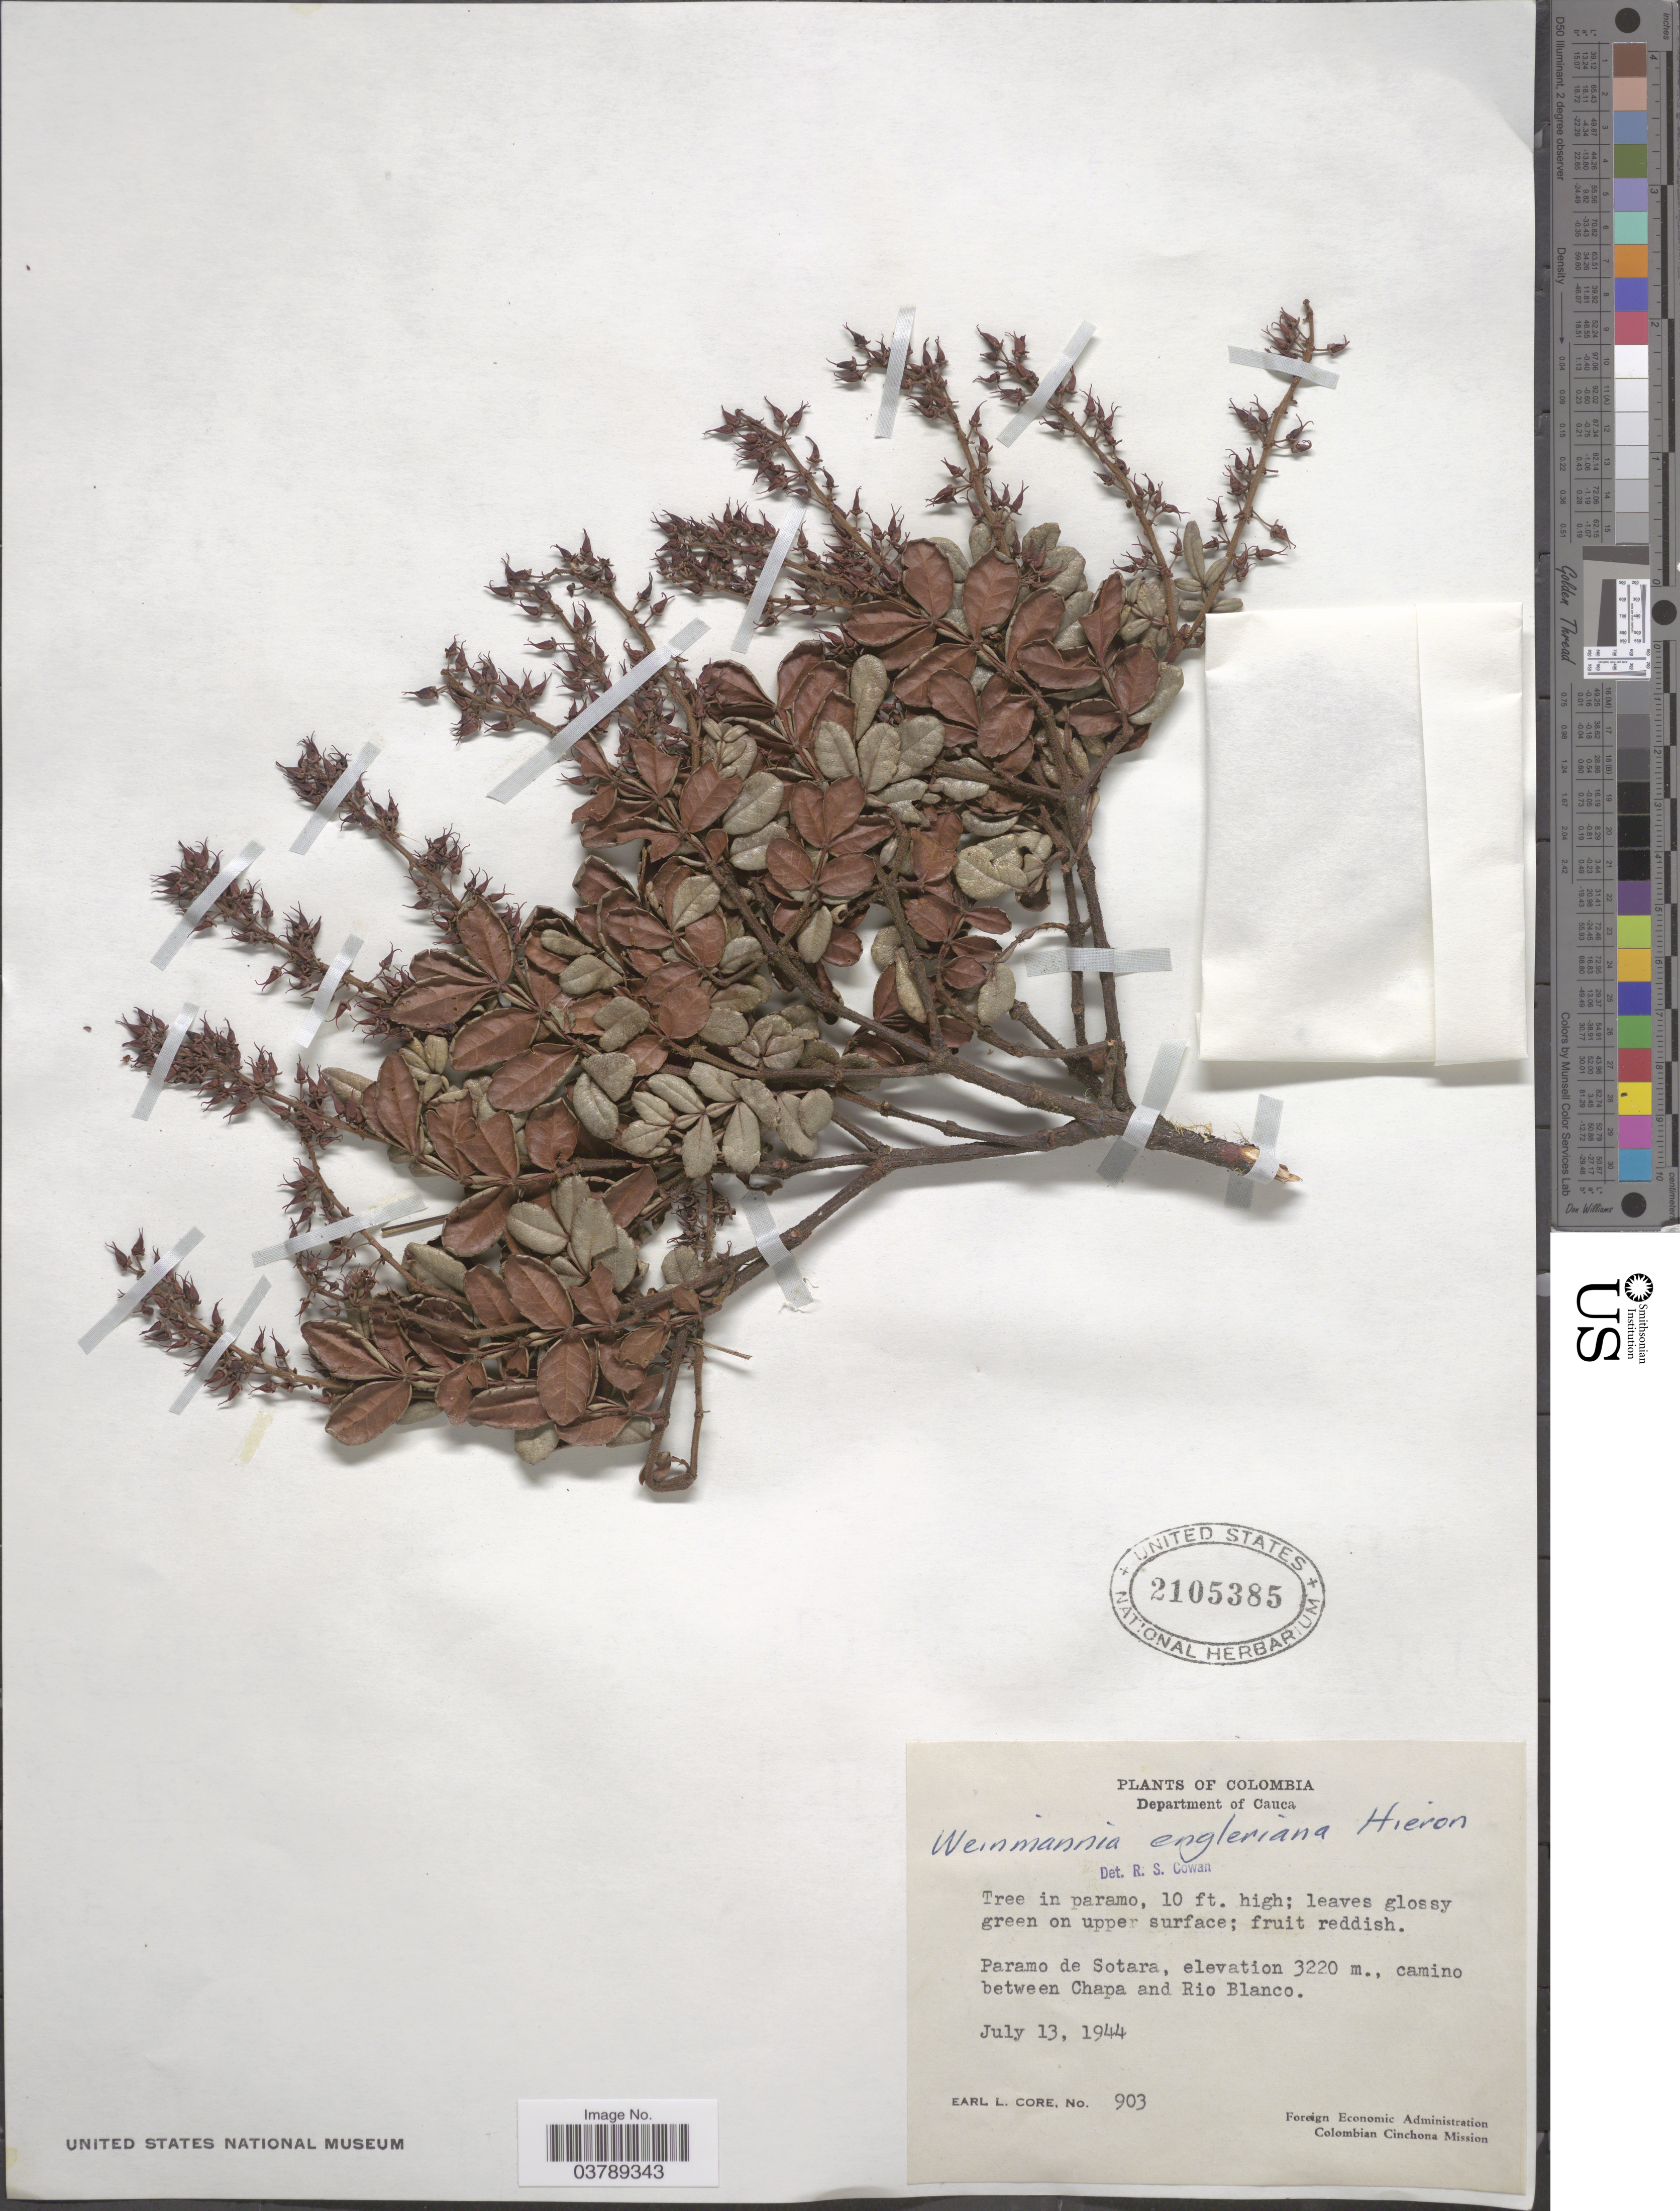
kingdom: Plantae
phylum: Tracheophyta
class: Magnoliopsida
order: Oxalidales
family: Cunoniaceae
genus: Weinmannia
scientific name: Weinmannia mariquitae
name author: Szyszyl.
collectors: E. L. Core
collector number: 903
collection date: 1944-07-13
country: Colombia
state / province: Cauca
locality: Department of Cauca. Paramo de Sotara, camino between Chapa and Rio Blanco.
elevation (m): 3220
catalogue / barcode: US 2105385